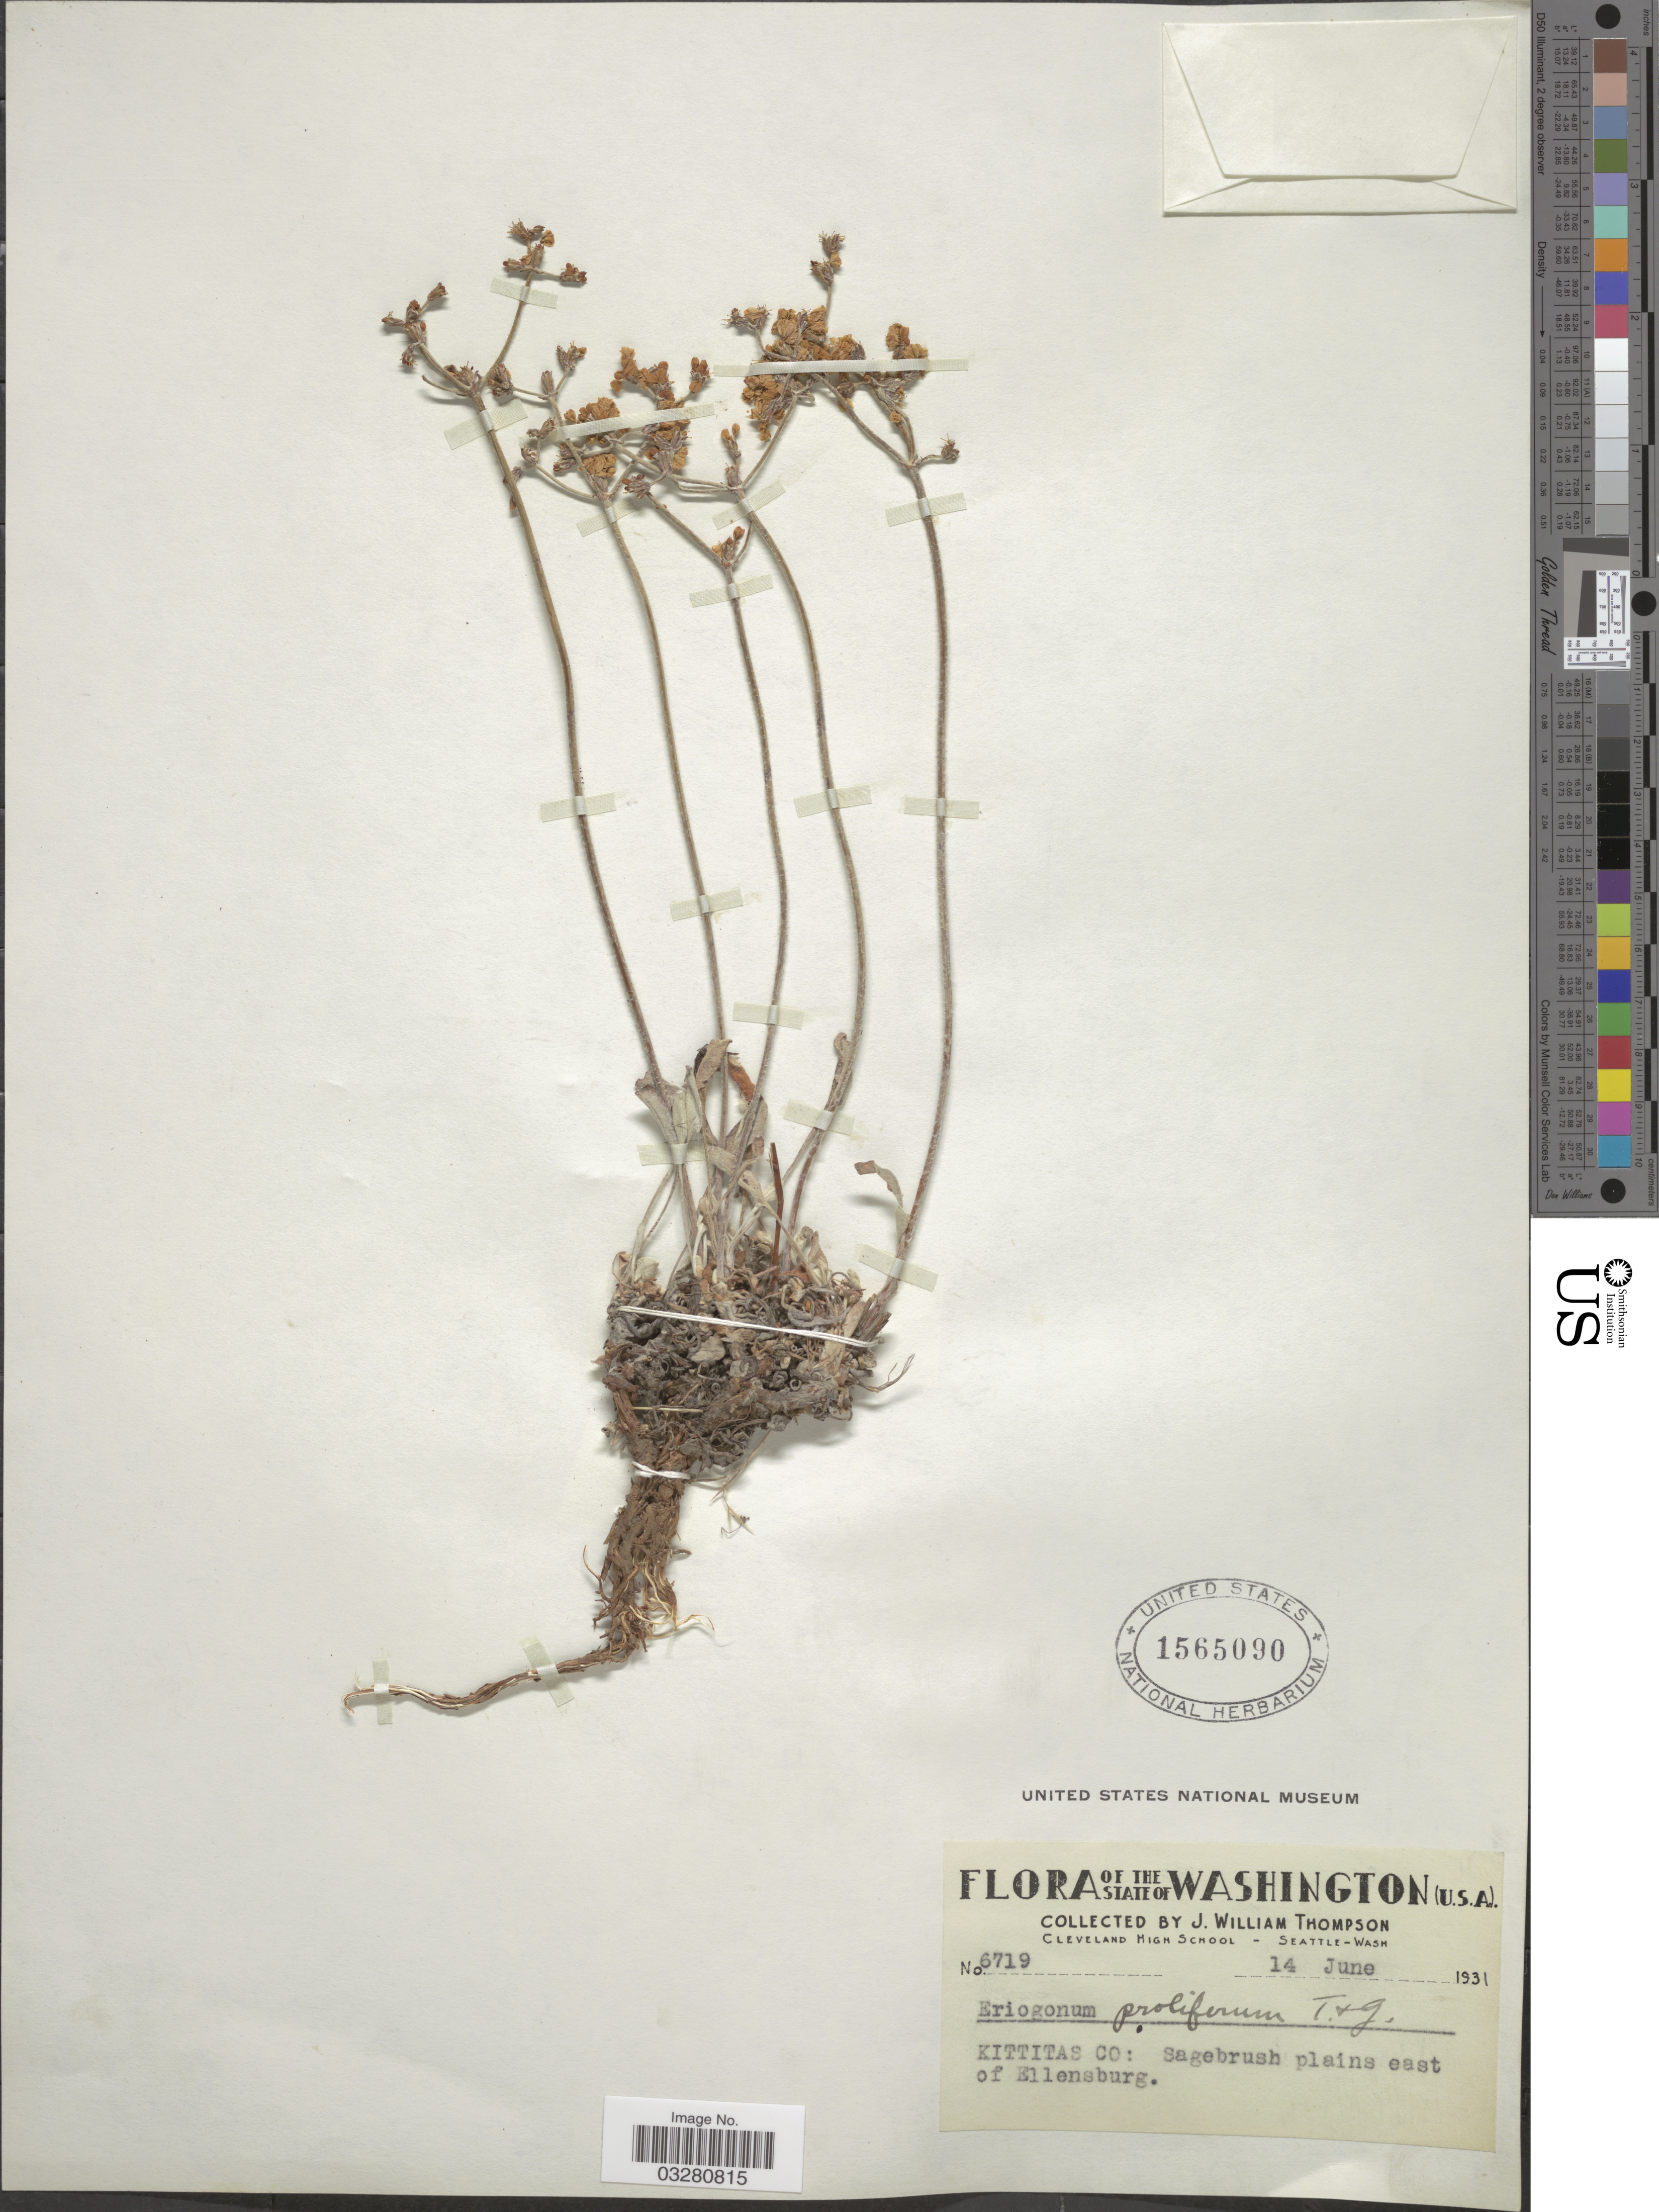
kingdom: Plantae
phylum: Tracheophyta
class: Magnoliopsida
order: Caryophyllales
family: Polygonaceae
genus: Eriogonum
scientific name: Eriogonum strictum subsp. anserinum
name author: (Greene) Munz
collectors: J. W. Thompson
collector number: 6719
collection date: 1931-06-14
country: United States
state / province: Washington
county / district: Kittitas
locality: Kittitas Co: Sagebrush plains east of Ellensburg.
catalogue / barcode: US 1565090